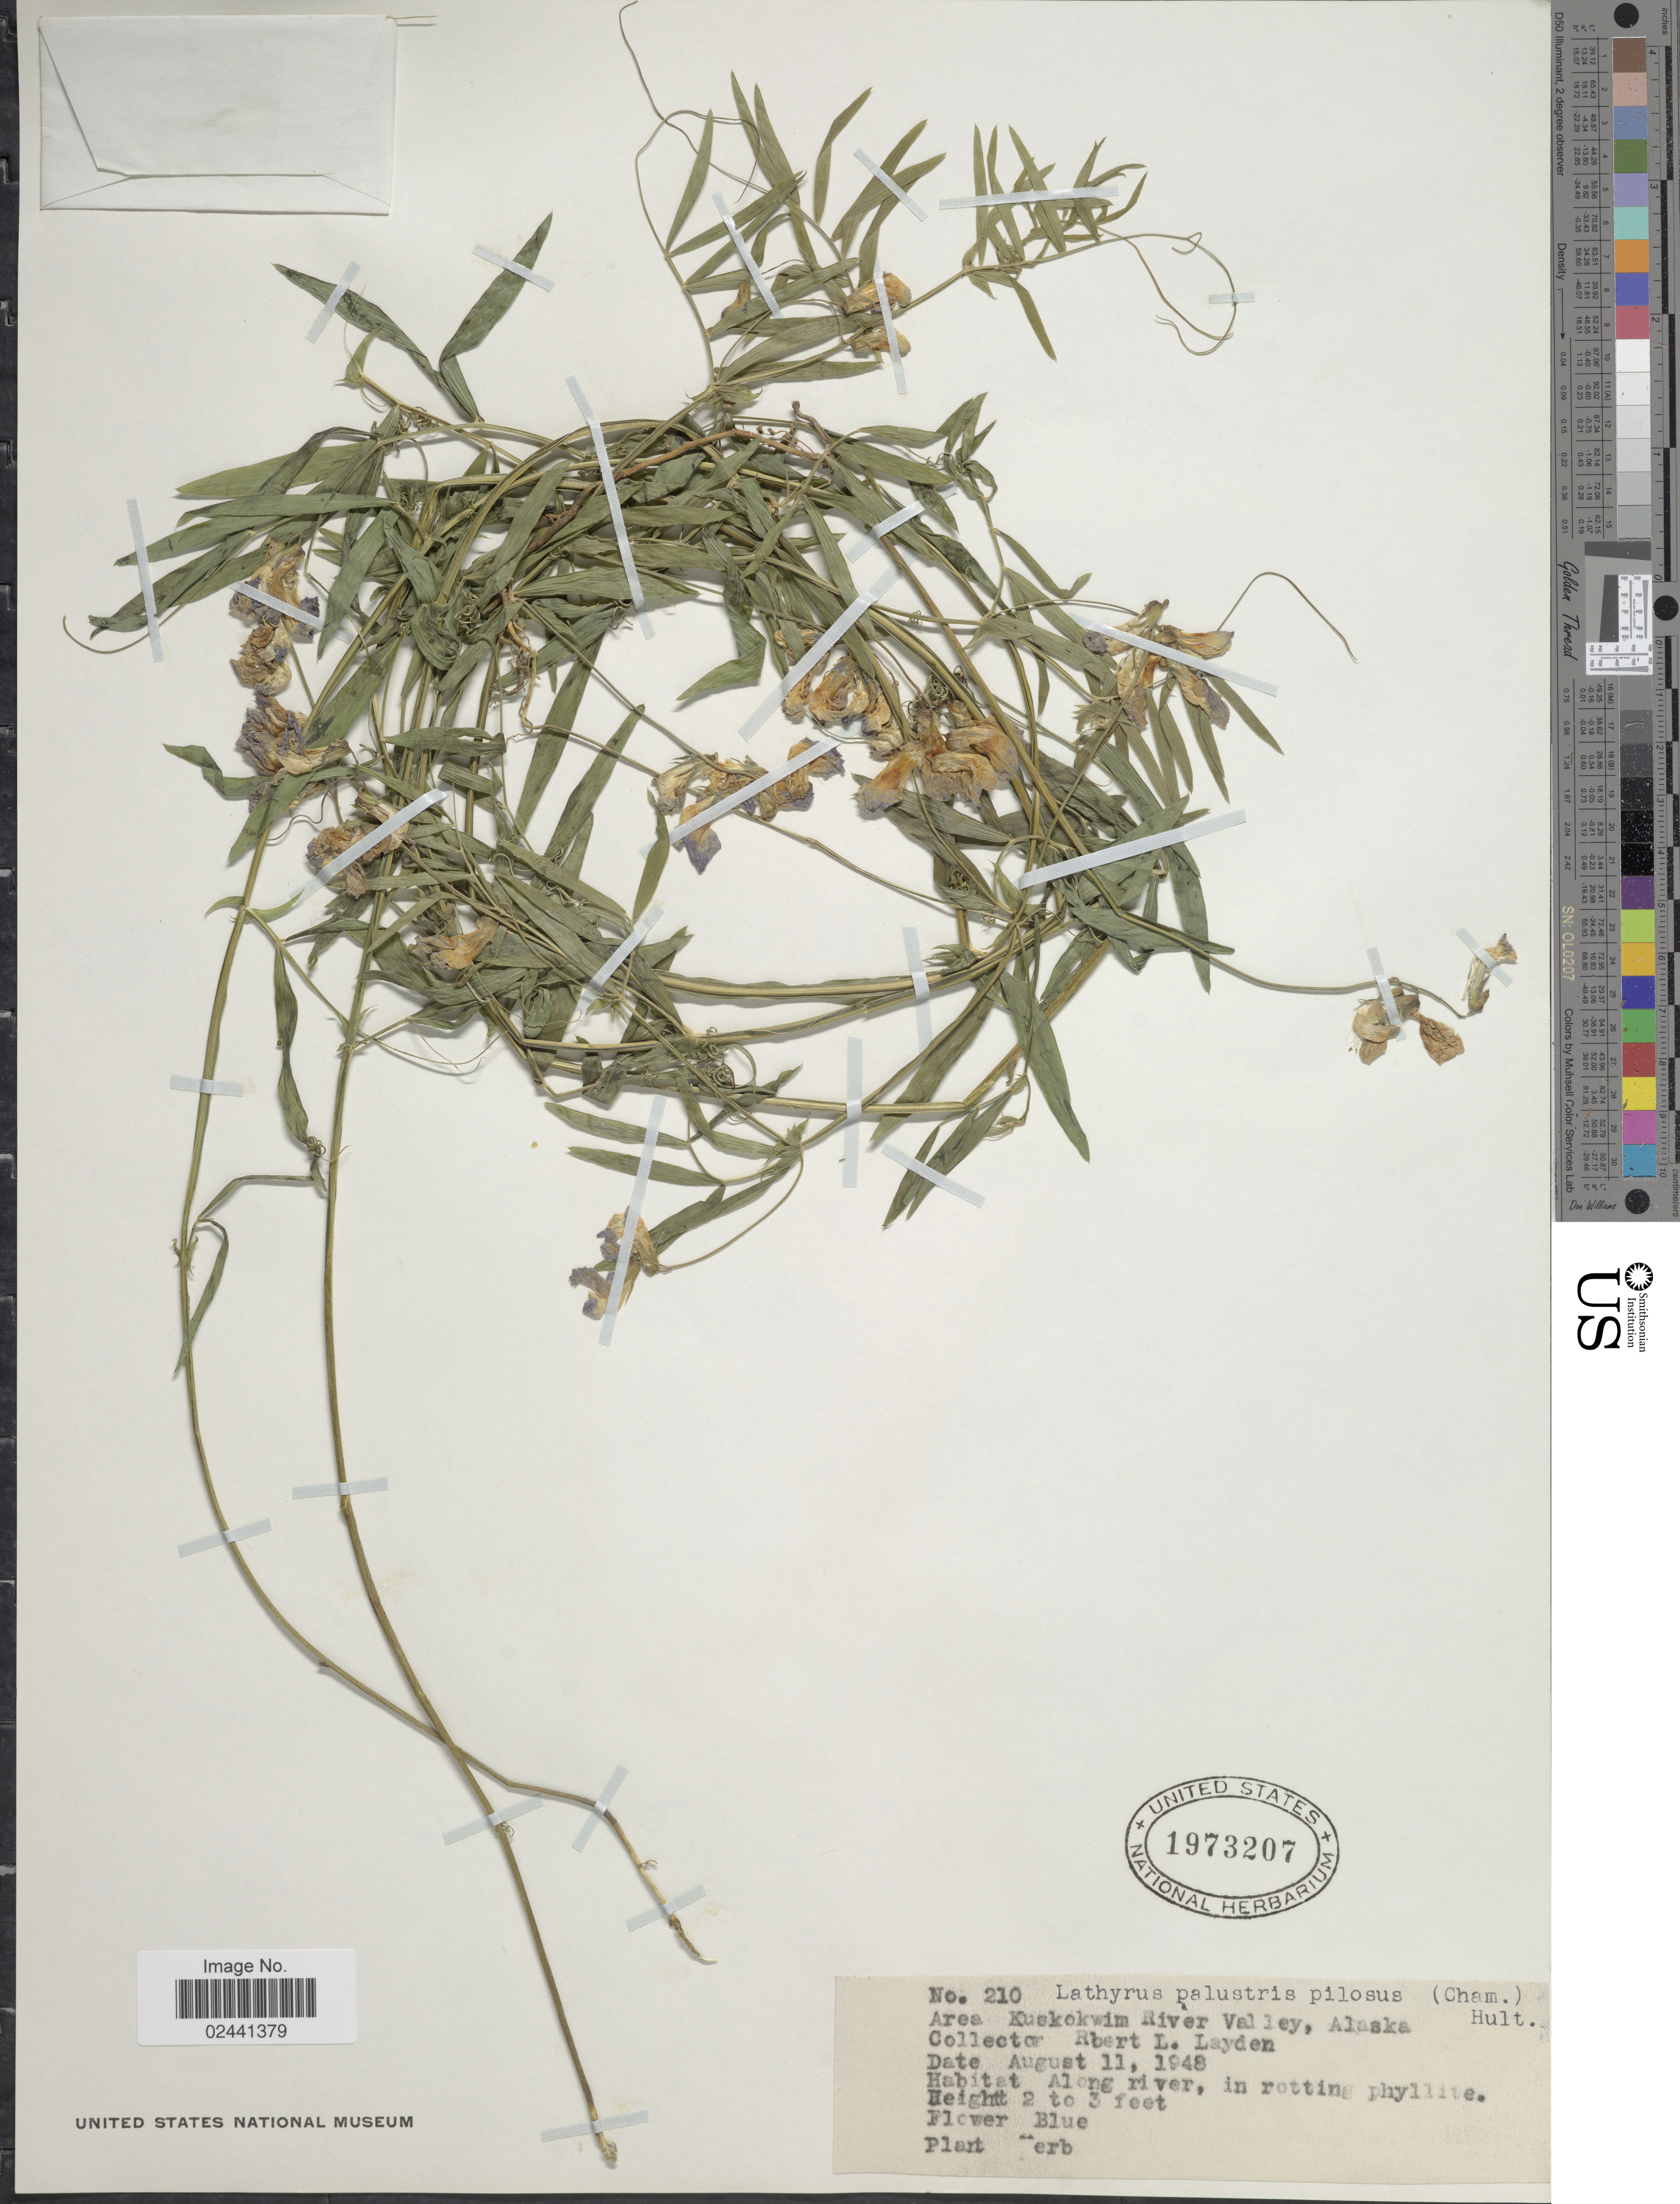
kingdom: Plantae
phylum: Tracheophyta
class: Magnoliopsida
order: Fabales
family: Fabaceae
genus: Lathyrus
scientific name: Lathyrus palustris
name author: L.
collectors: R. Layden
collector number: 210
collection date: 1948-08-11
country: United States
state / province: Alaska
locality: Area Kuskokwim River Valley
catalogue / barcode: US 1973207